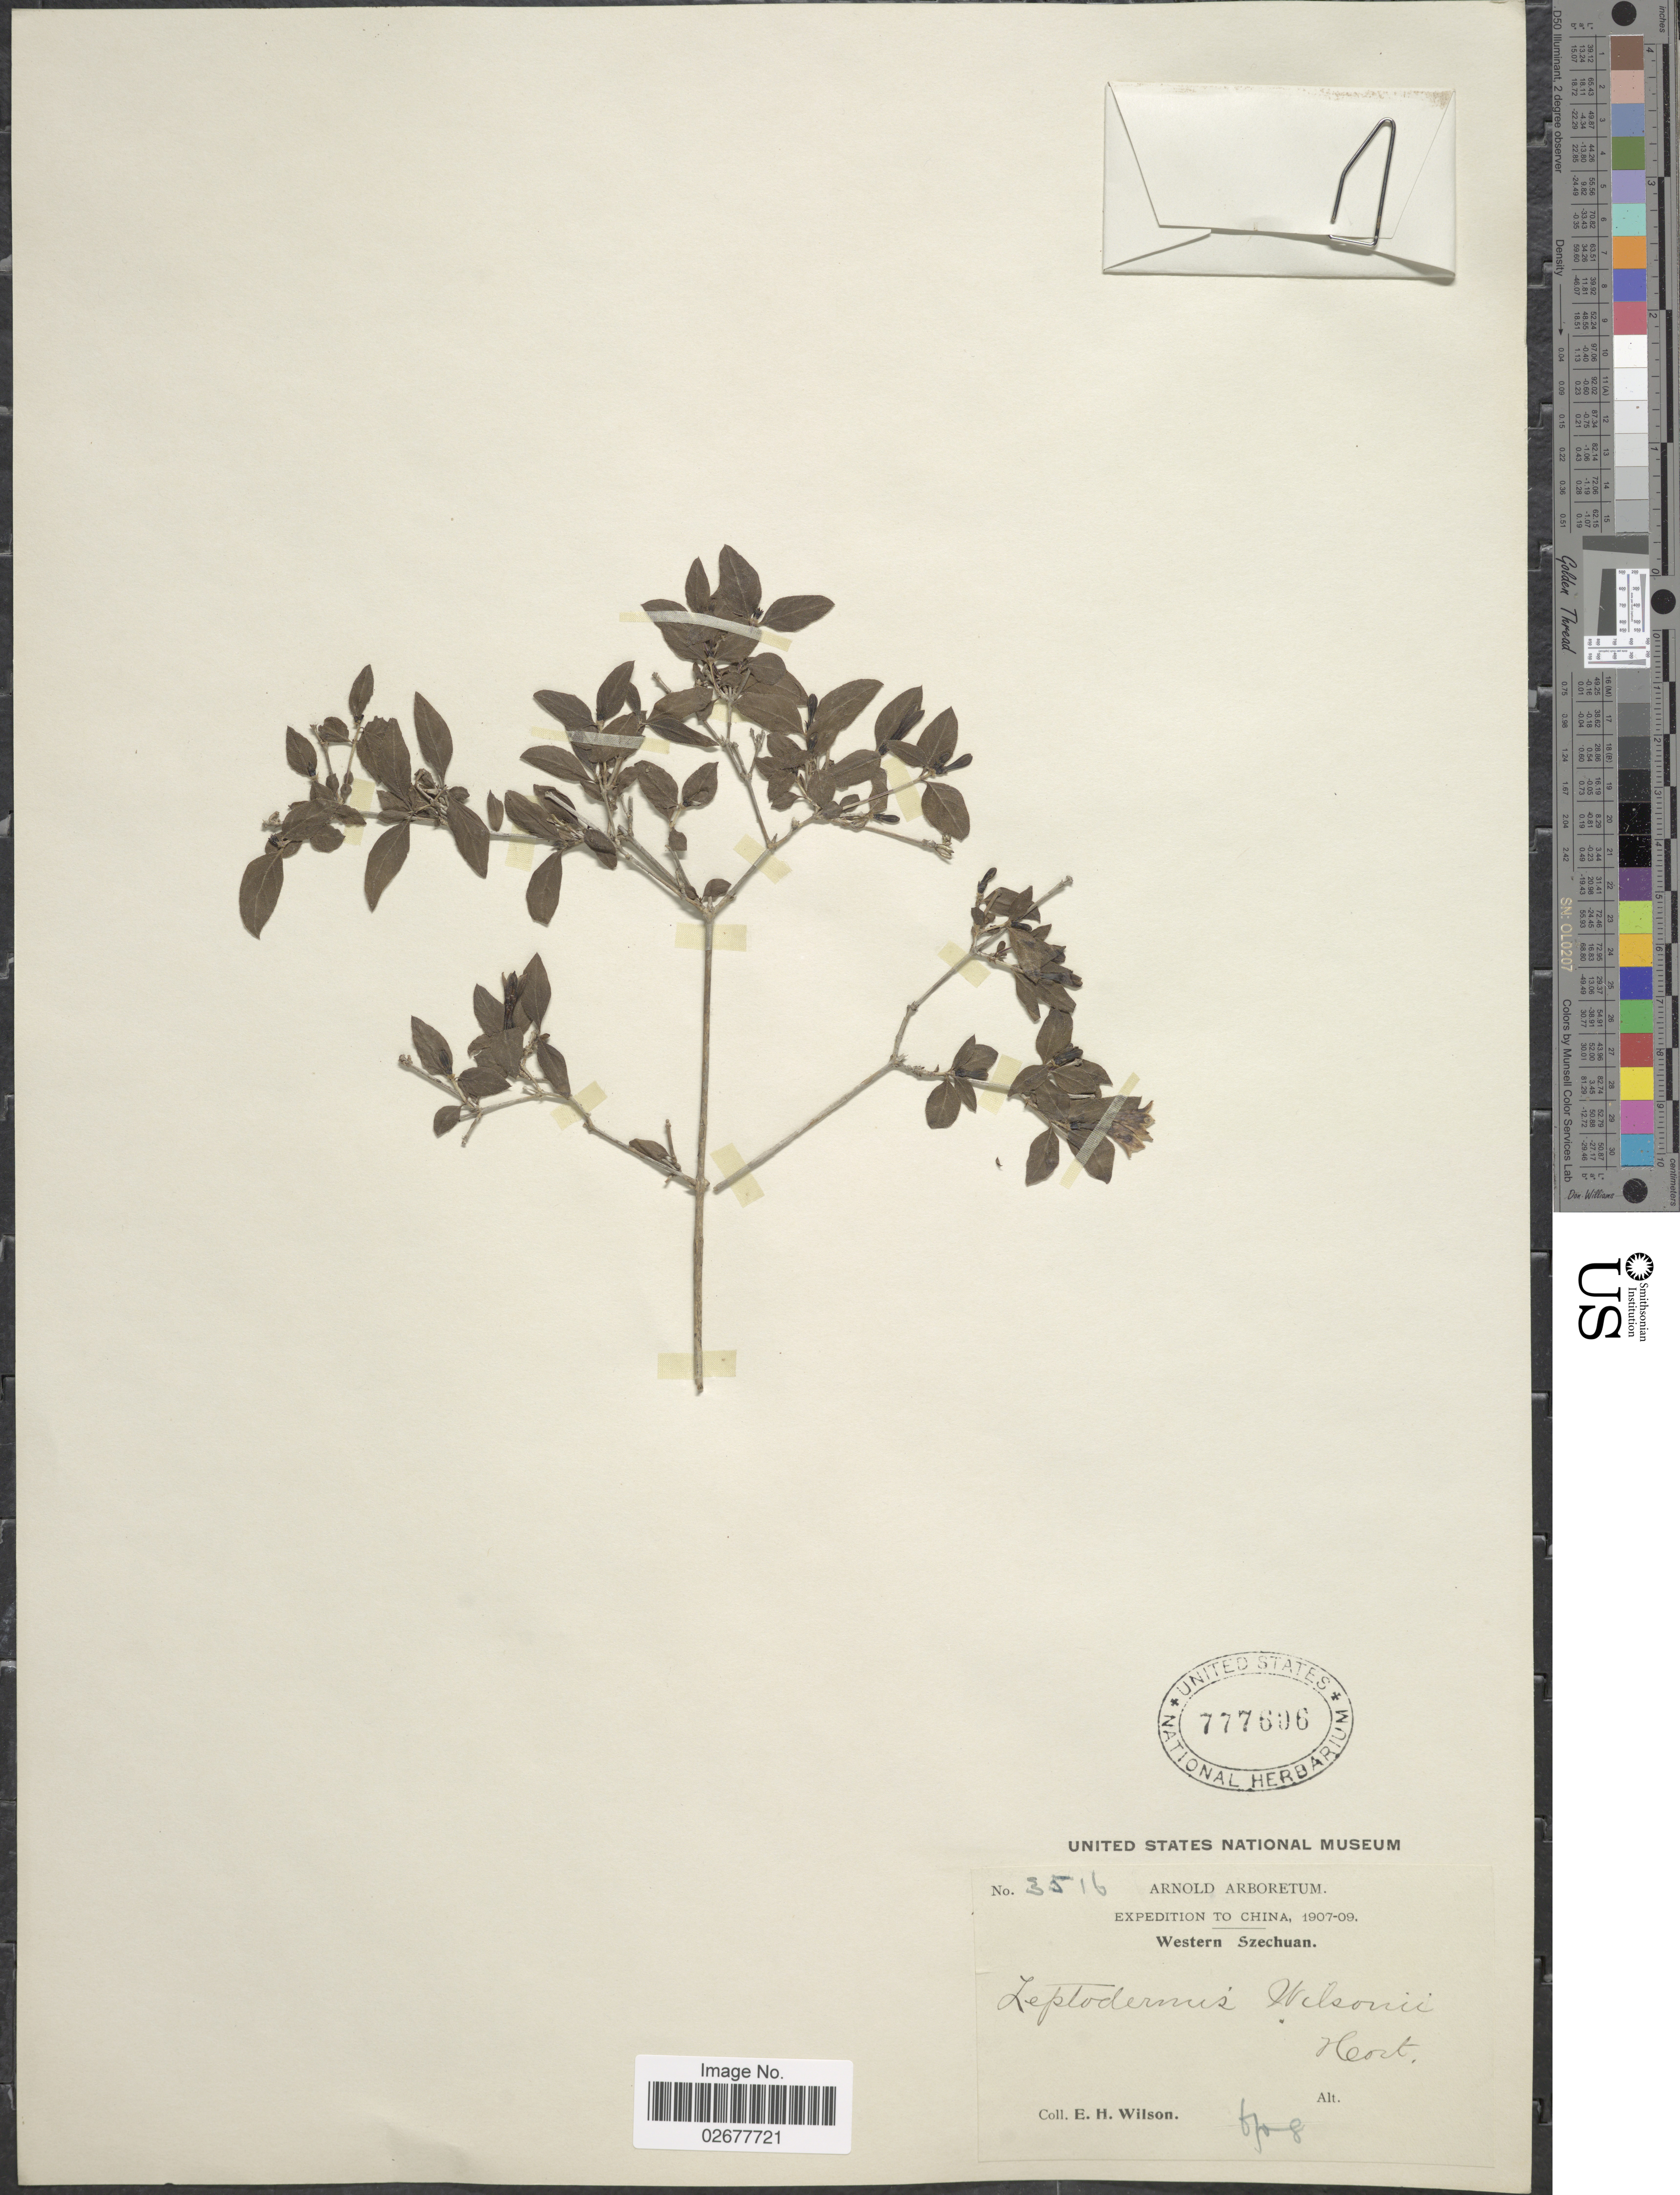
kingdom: Plantae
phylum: Tracheophyta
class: Magnoliopsida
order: Gentianales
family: Rubiaceae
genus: Leptodermis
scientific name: Leptodermis potanini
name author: Batalin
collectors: E. Wilson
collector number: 3516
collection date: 1908-06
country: China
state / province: Sichuan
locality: Western Szechuan.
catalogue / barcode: US 777606